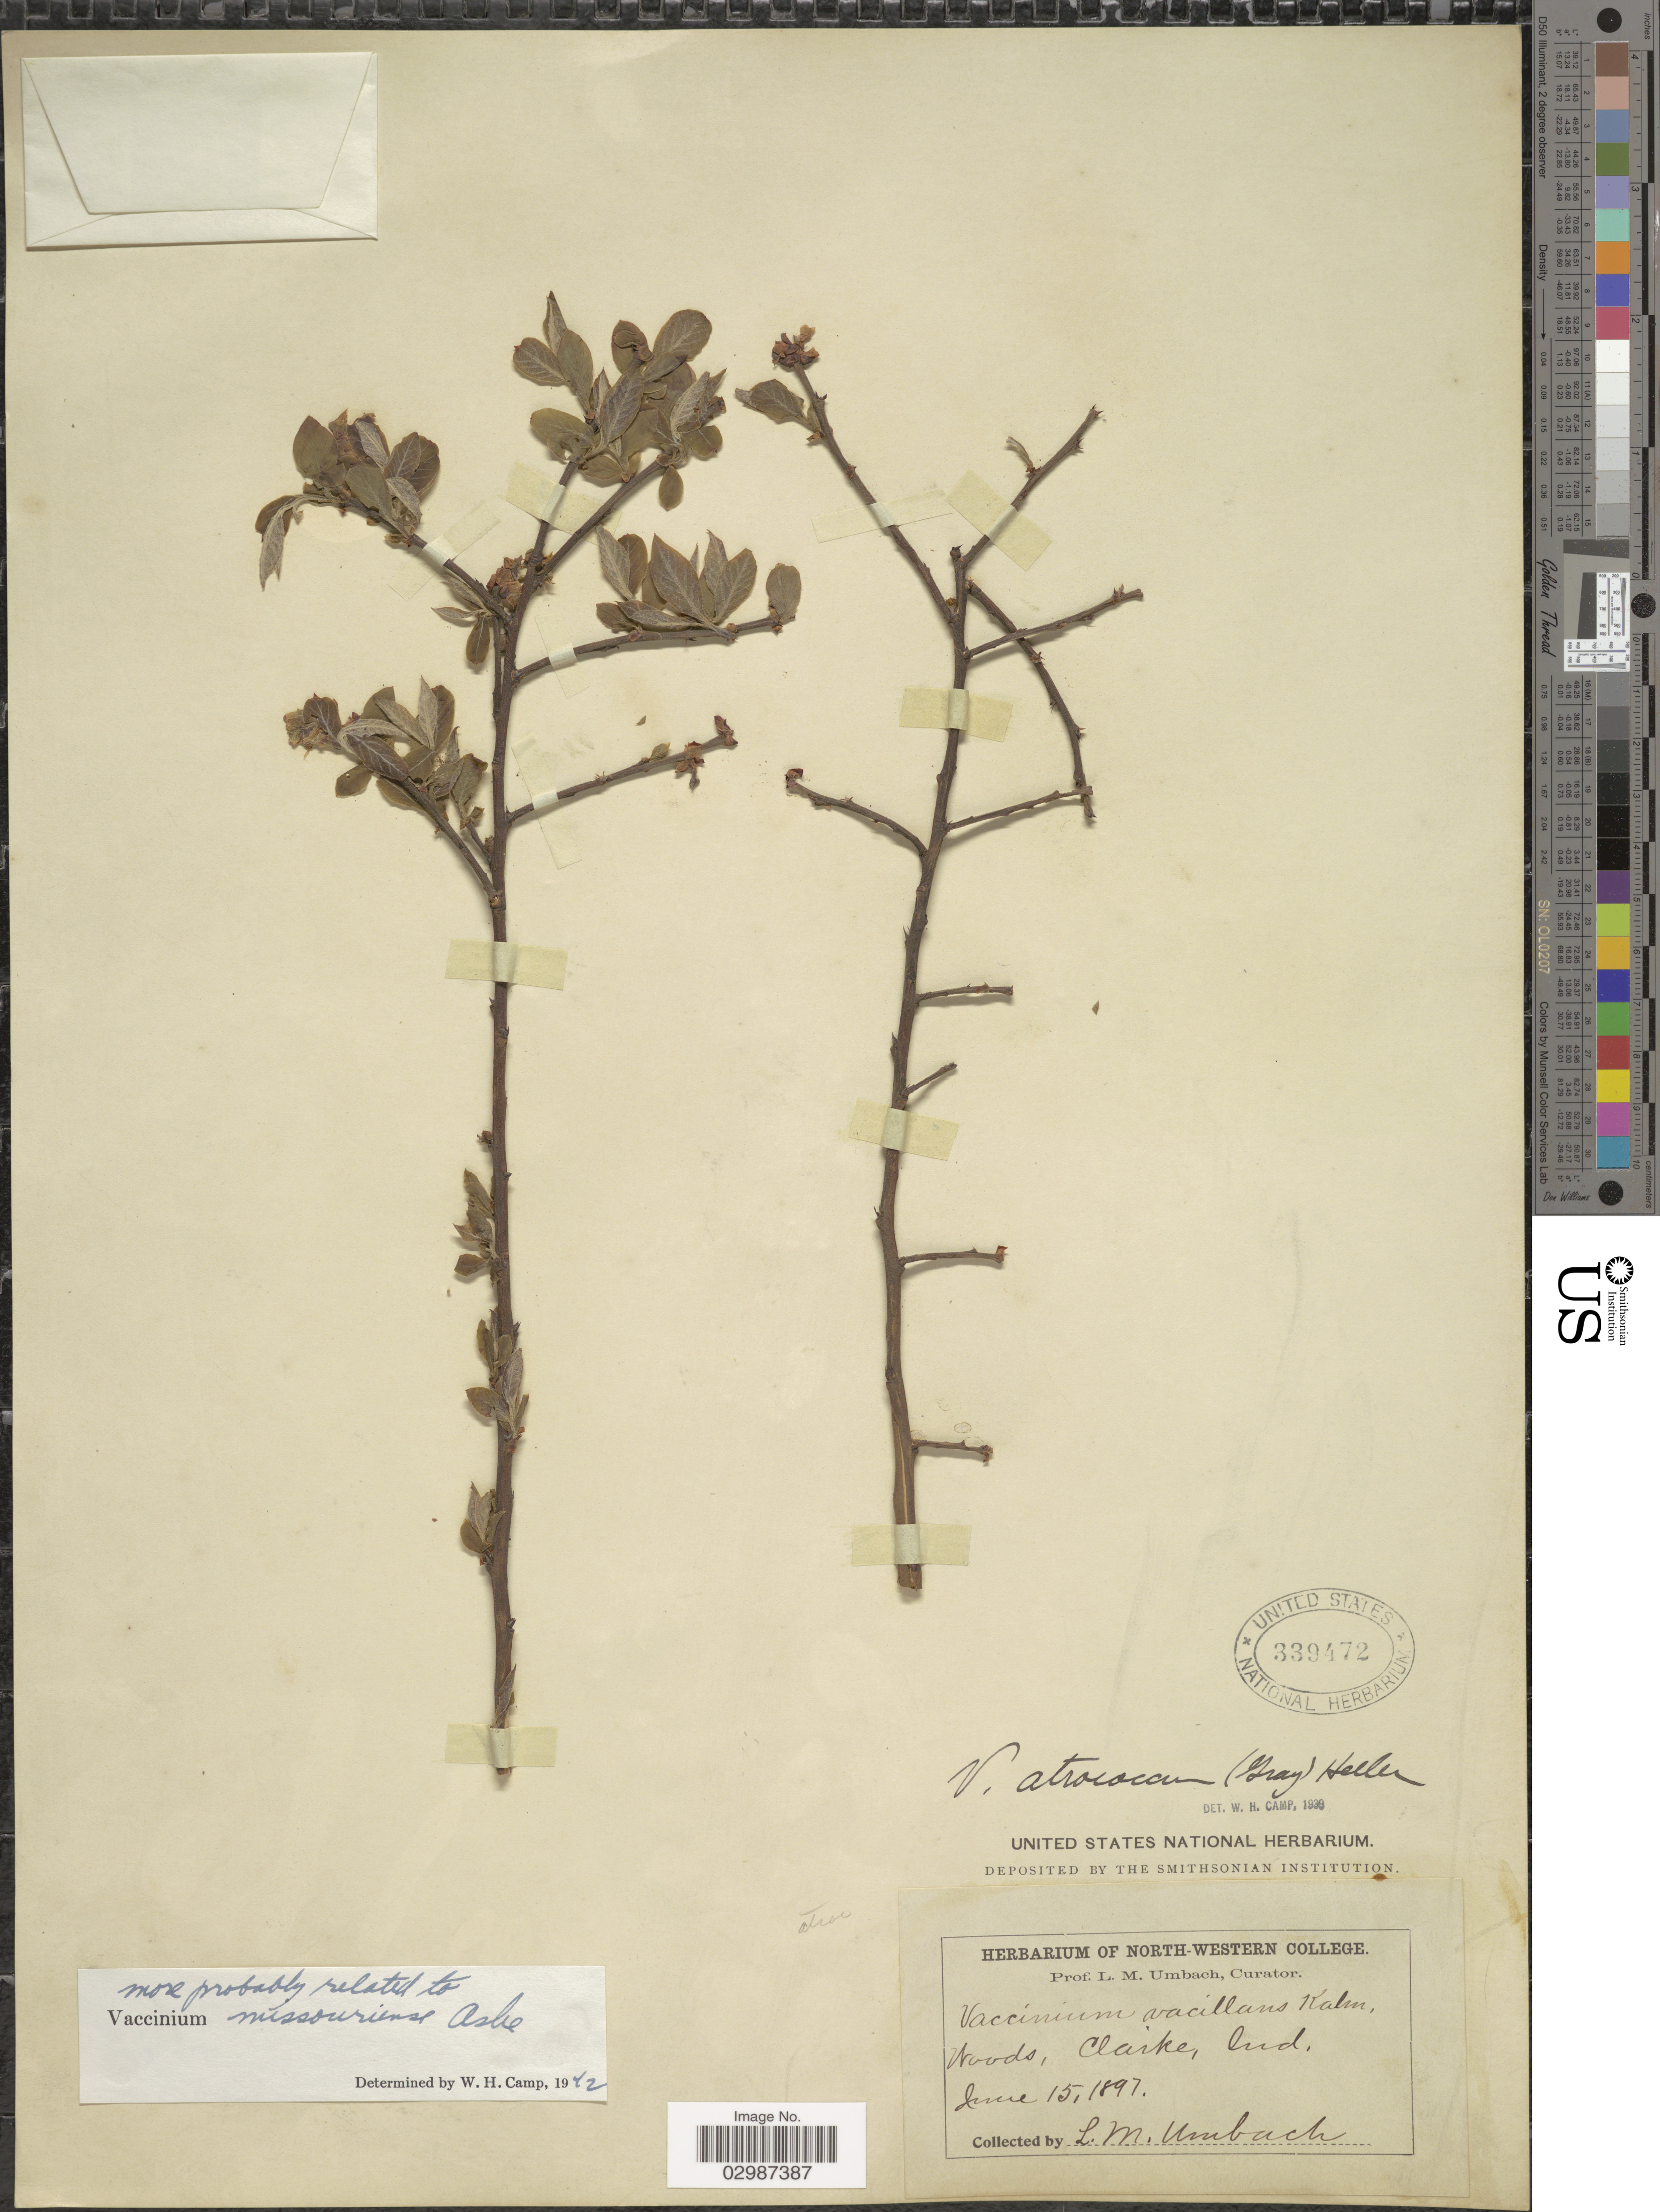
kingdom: Plantae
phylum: Tracheophyta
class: Magnoliopsida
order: Ericales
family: Ericaceae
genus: Vaccinium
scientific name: Vaccinium atrococcum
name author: (A. Gray) A. Heller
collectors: L. M. Umbach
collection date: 1897-06-15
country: United States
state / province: Indiana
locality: Woods, Clarke.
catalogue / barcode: US 339472